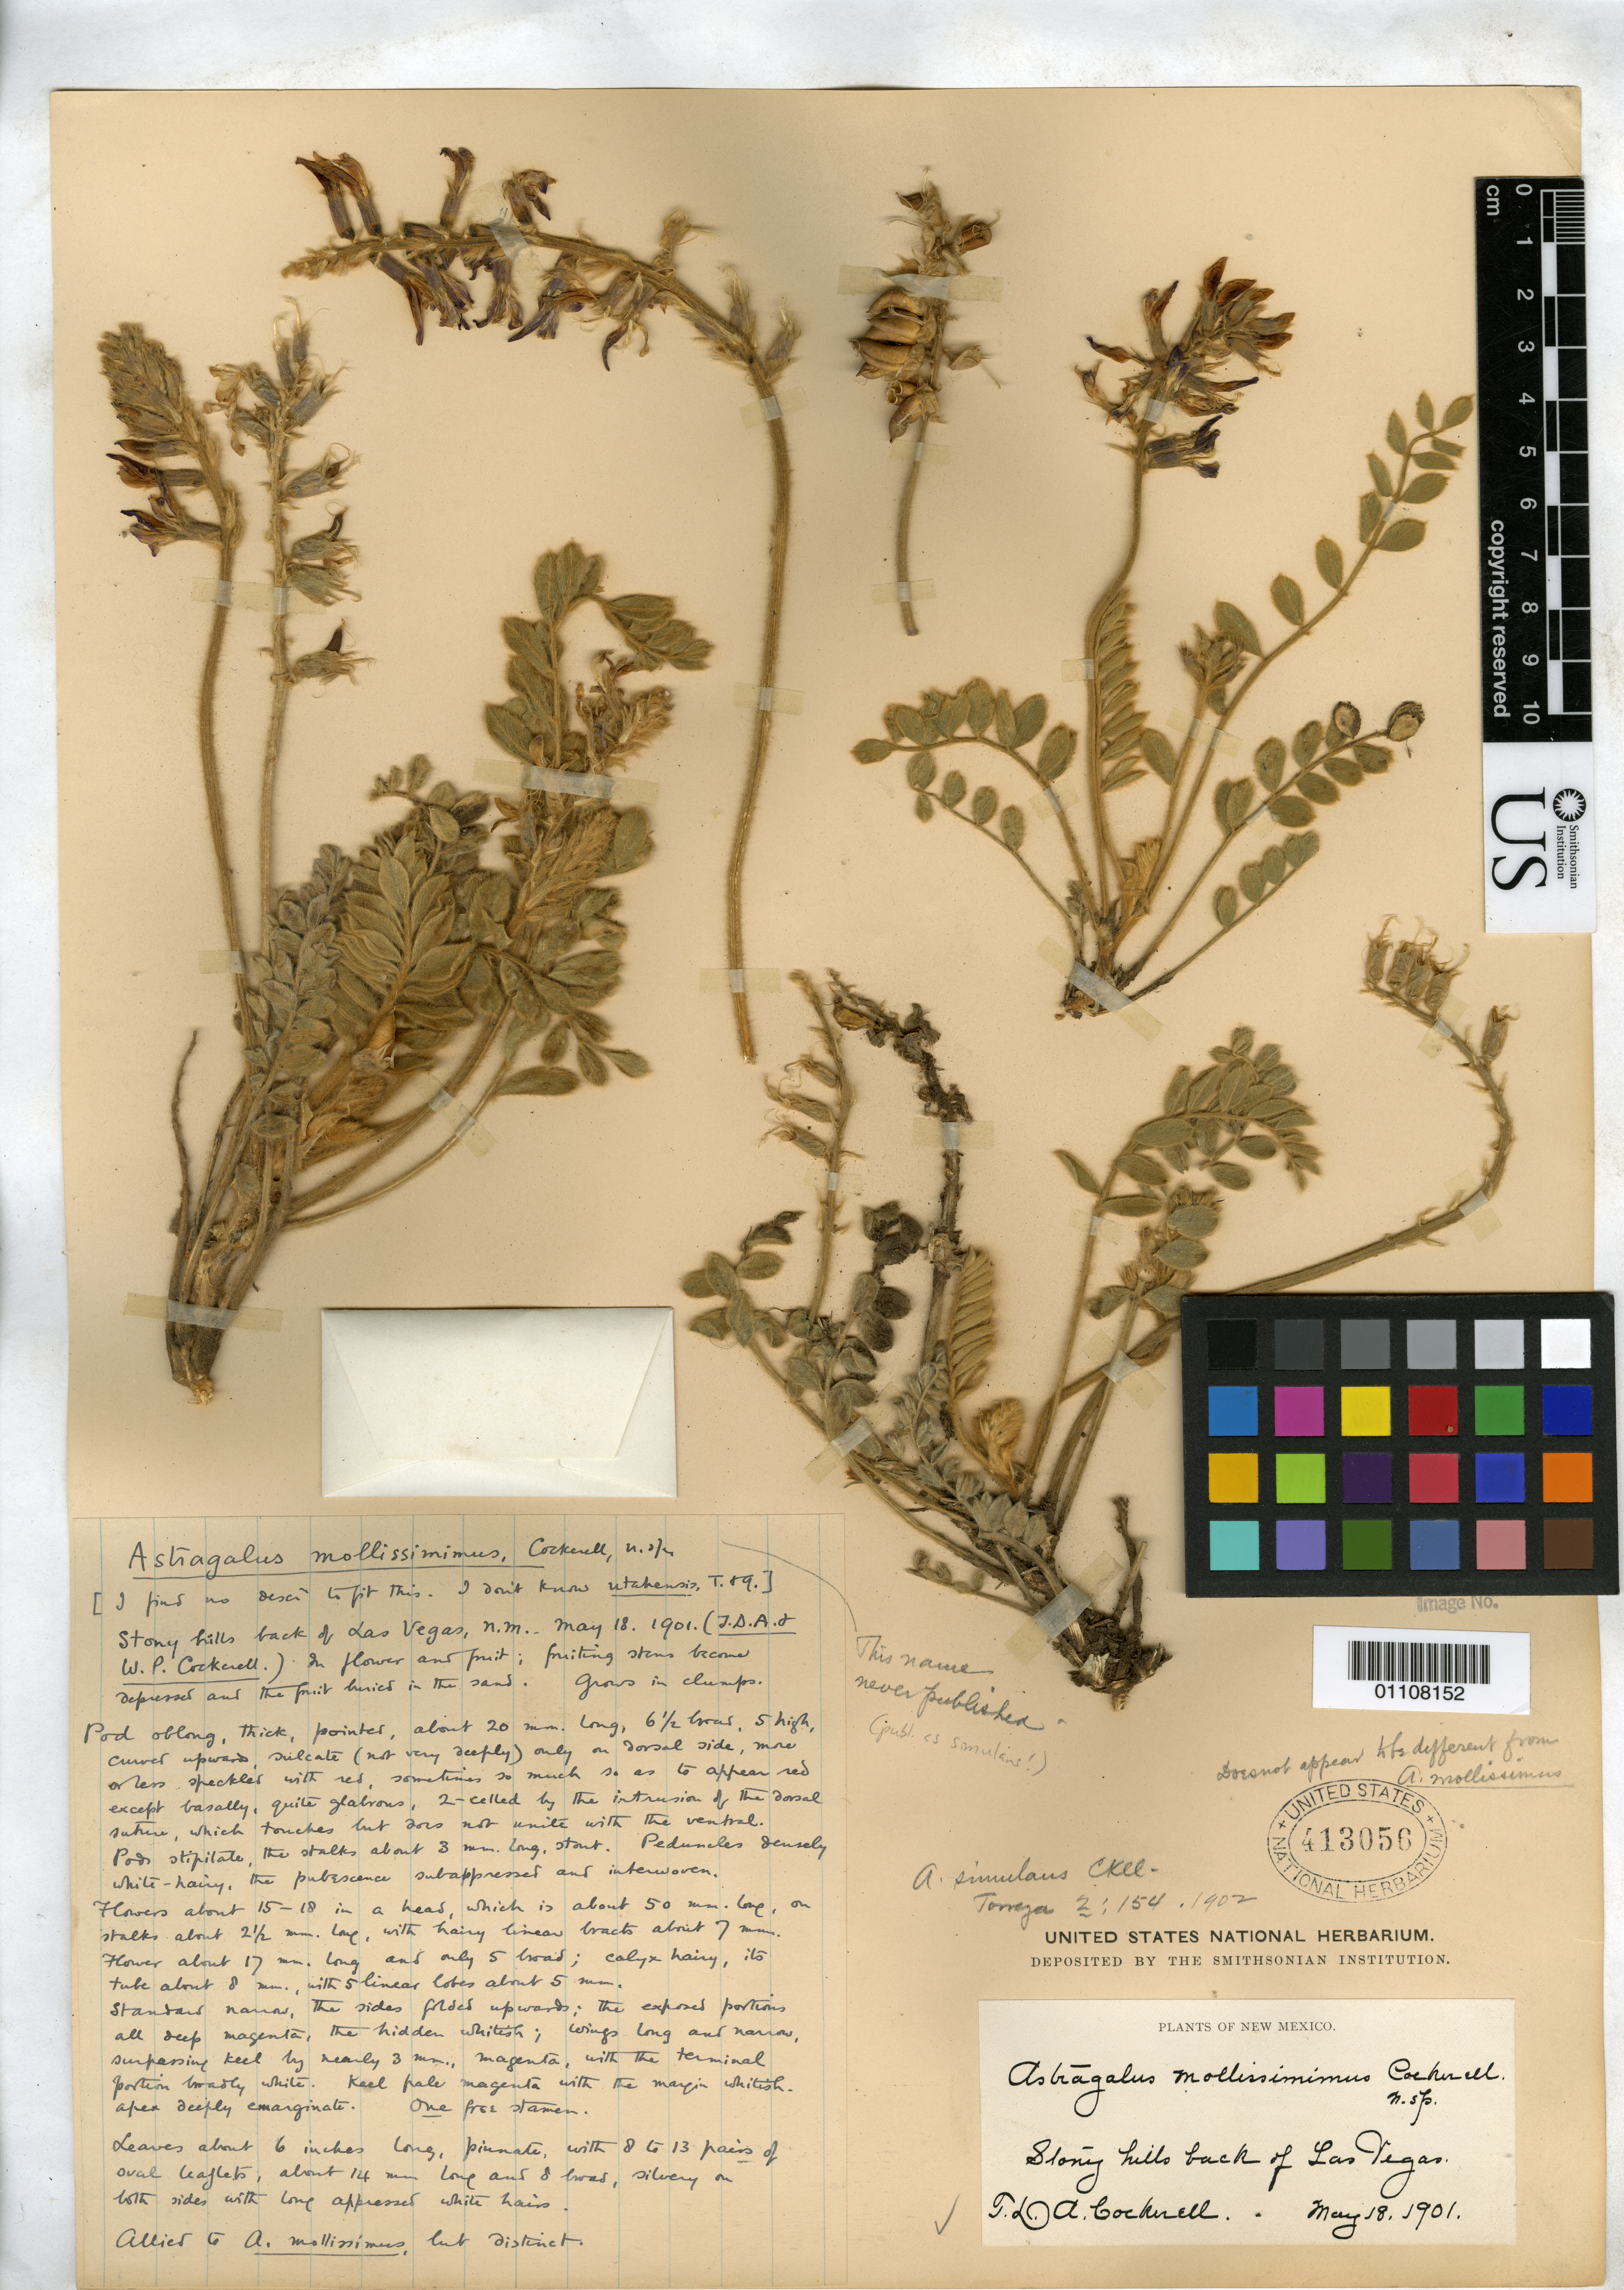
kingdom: Plantae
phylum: Tracheophyta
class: Magnoliopsida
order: Fabales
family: Fabaceae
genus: Astragalus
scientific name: Astragalus simulans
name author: Cockerell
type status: Isotype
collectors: T. Cockerell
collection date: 1901-05-18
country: United States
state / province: New Mexico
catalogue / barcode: US 413056